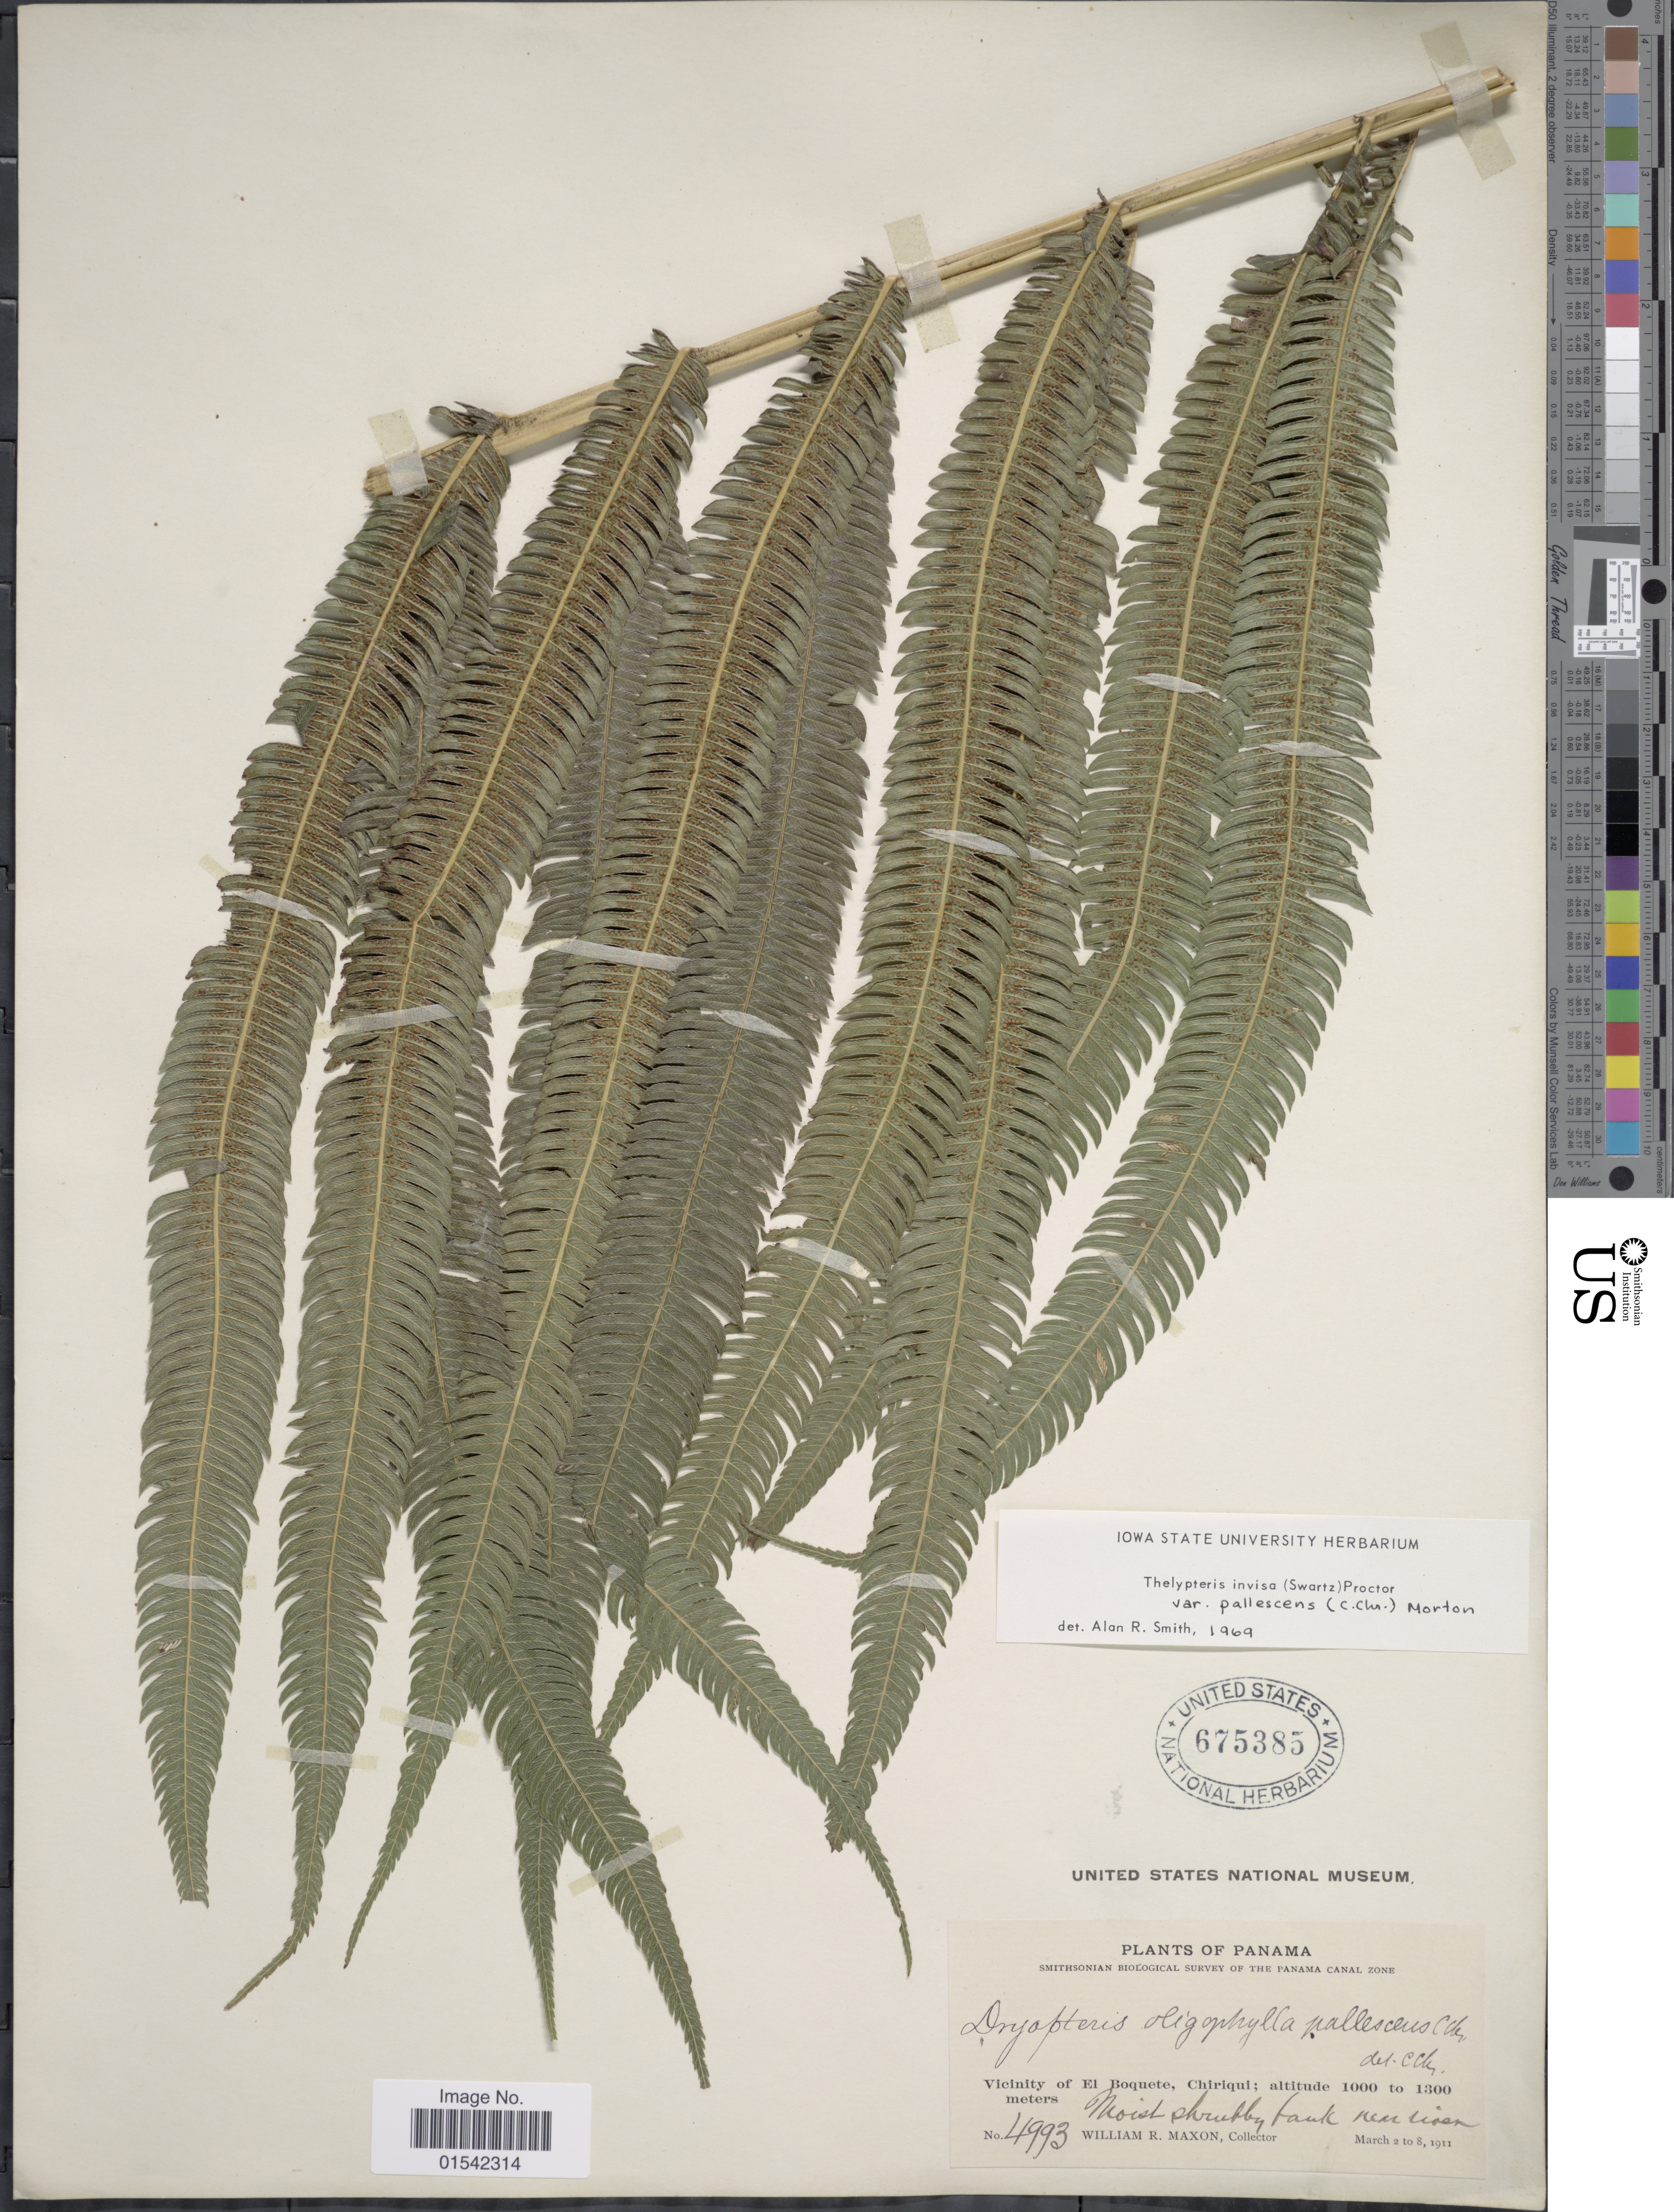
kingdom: Plantae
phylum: Tracheophyta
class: Polypodiopsida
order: Polypodiales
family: Thelypteridaceae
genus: Cyclosorus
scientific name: Cyclosorus grandis (A.R. Sm.) comb. nov., ined 2015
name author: (A.R. Sm.)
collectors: W. R. Maxon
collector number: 4993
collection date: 1911-03-02/1911-03-08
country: Panama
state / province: Chiriqui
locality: Vicinity of El Boquete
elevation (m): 1000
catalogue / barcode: US 675385